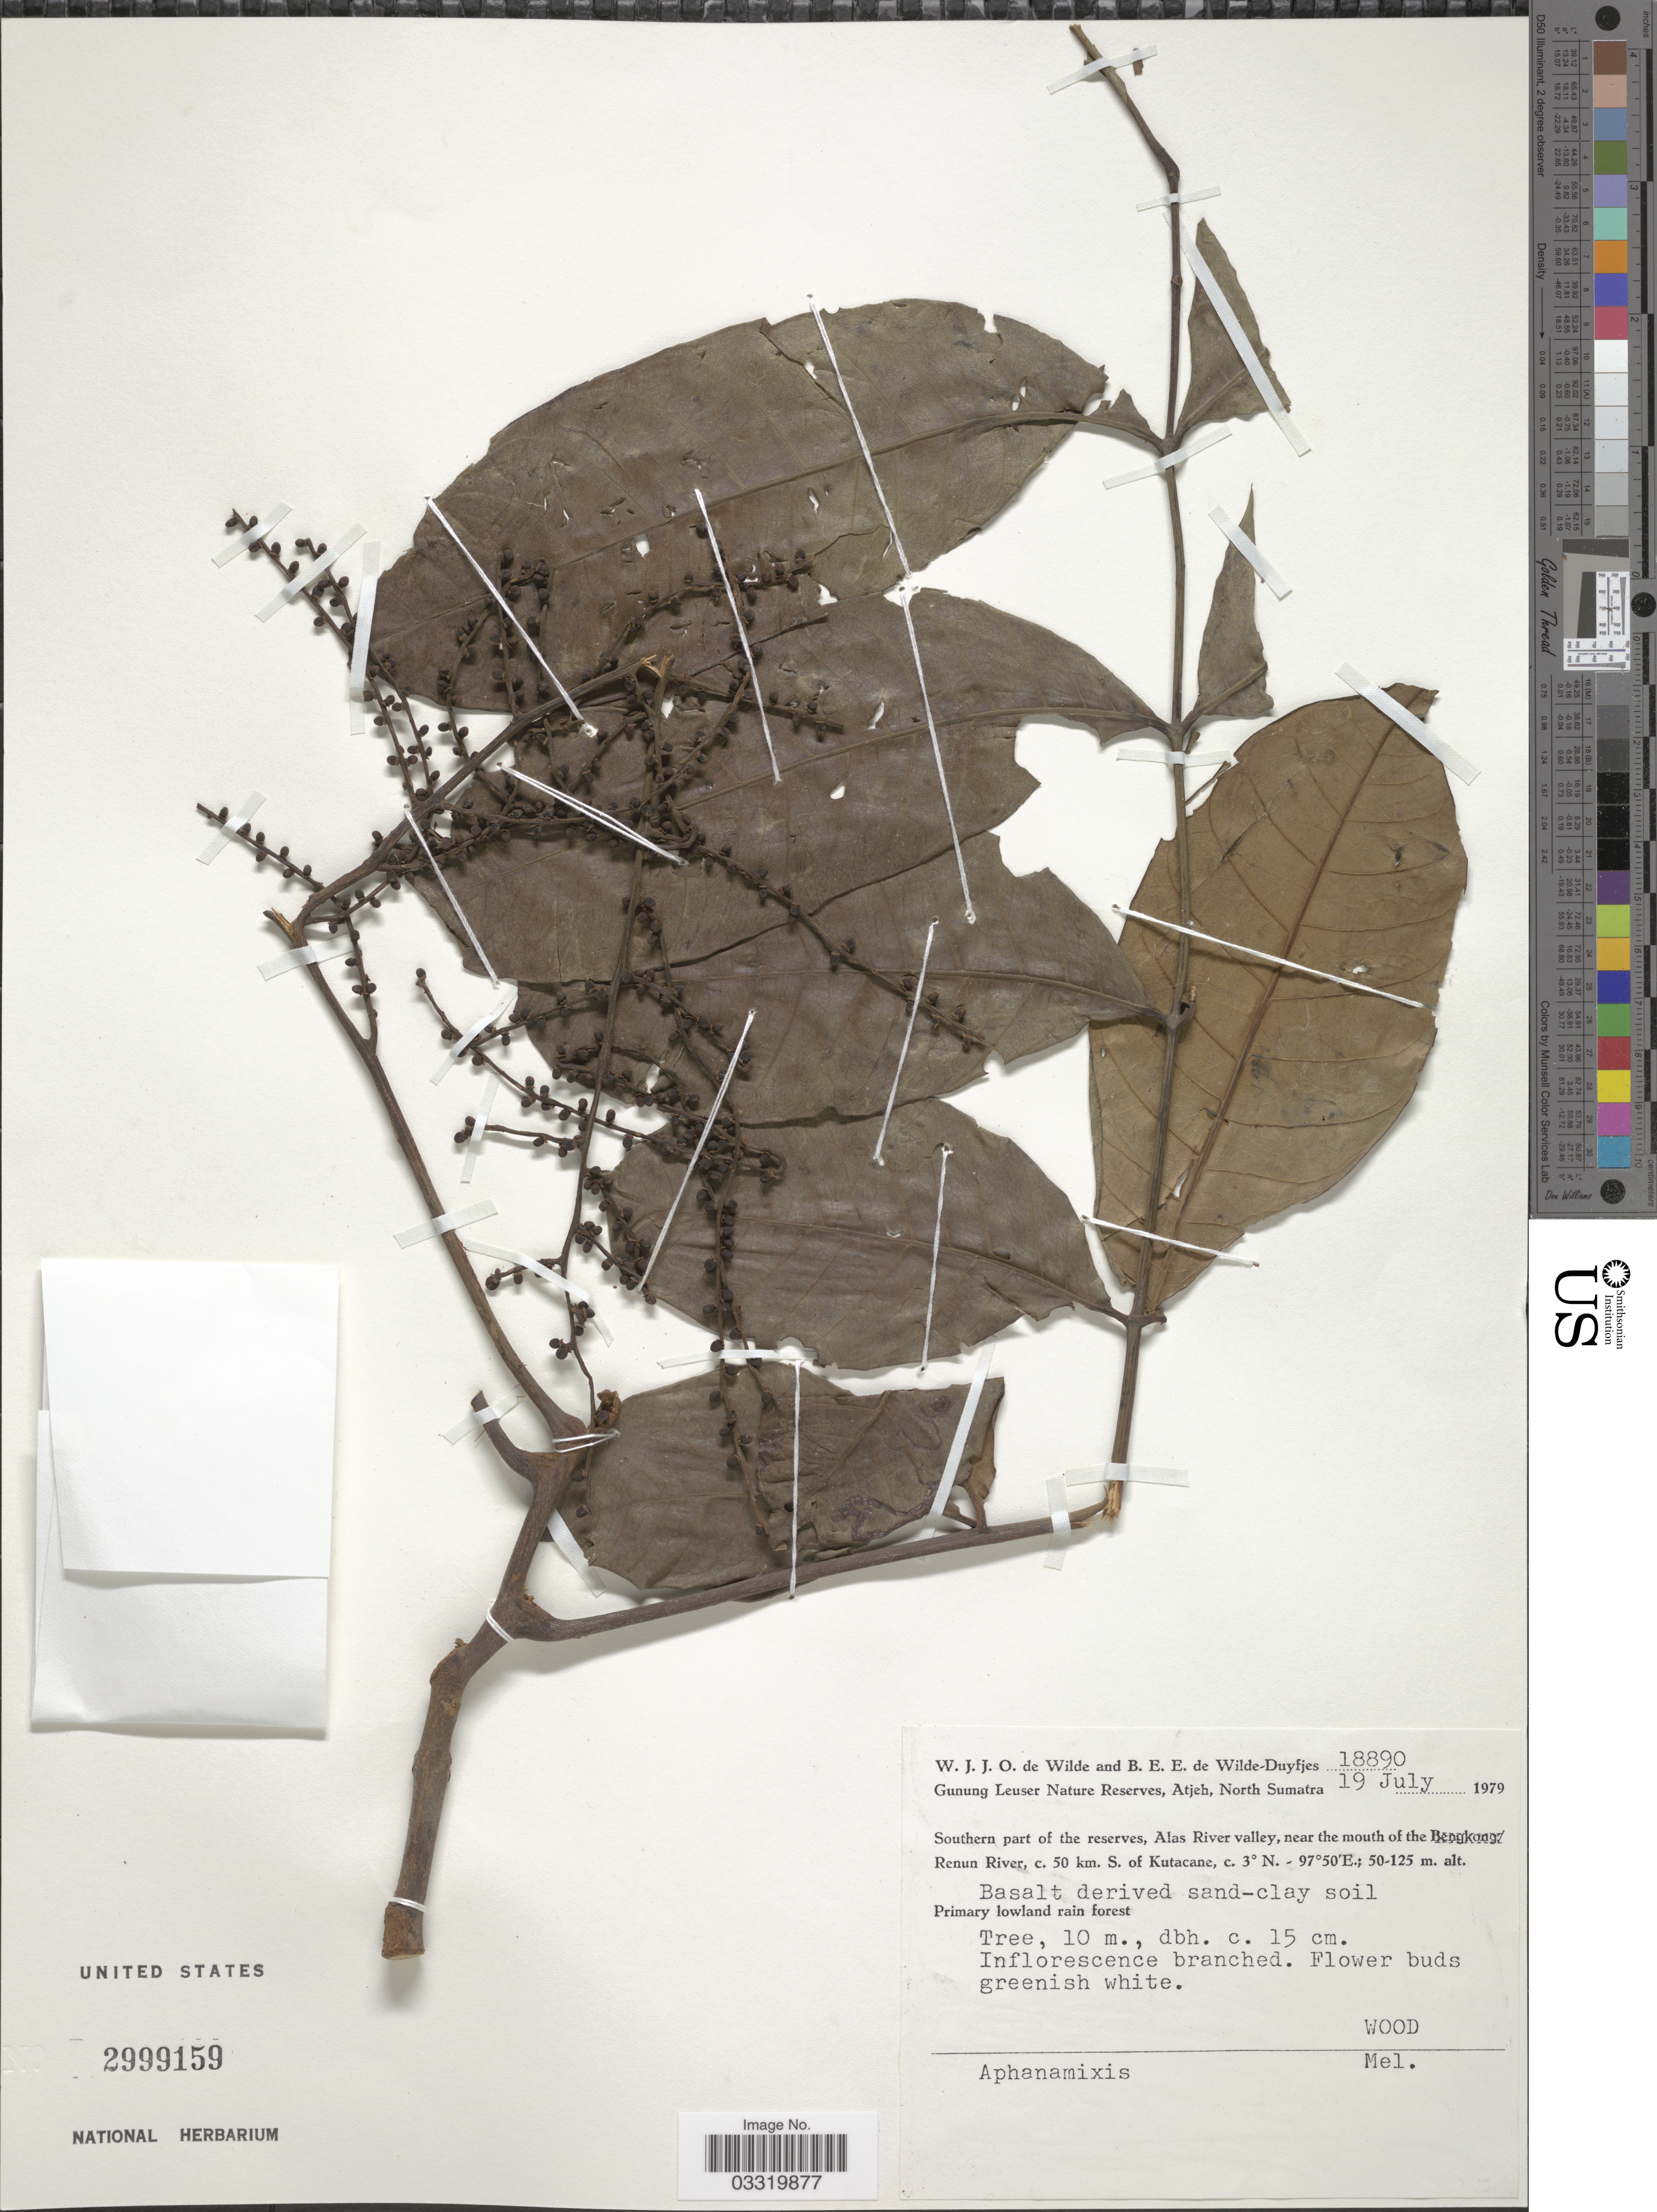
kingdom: Plantae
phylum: Tracheophyta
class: Magnoliopsida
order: Sapindales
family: Meliaceae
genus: Aphanamixis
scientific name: Aphanamixis sp.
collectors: W. J. de Wilde & B. E. de Wilde-Duyfjes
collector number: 18890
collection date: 1979-07-19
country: Indonesia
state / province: Sumatra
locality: Gunung Leuser Nature Reserve, Atjeh, North Sumatra, Southern part of the reserves, Alas River valley, near the mouth of the Renun River, c. 50 km. S. of Kutacane.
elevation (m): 50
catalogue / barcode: US 2999159